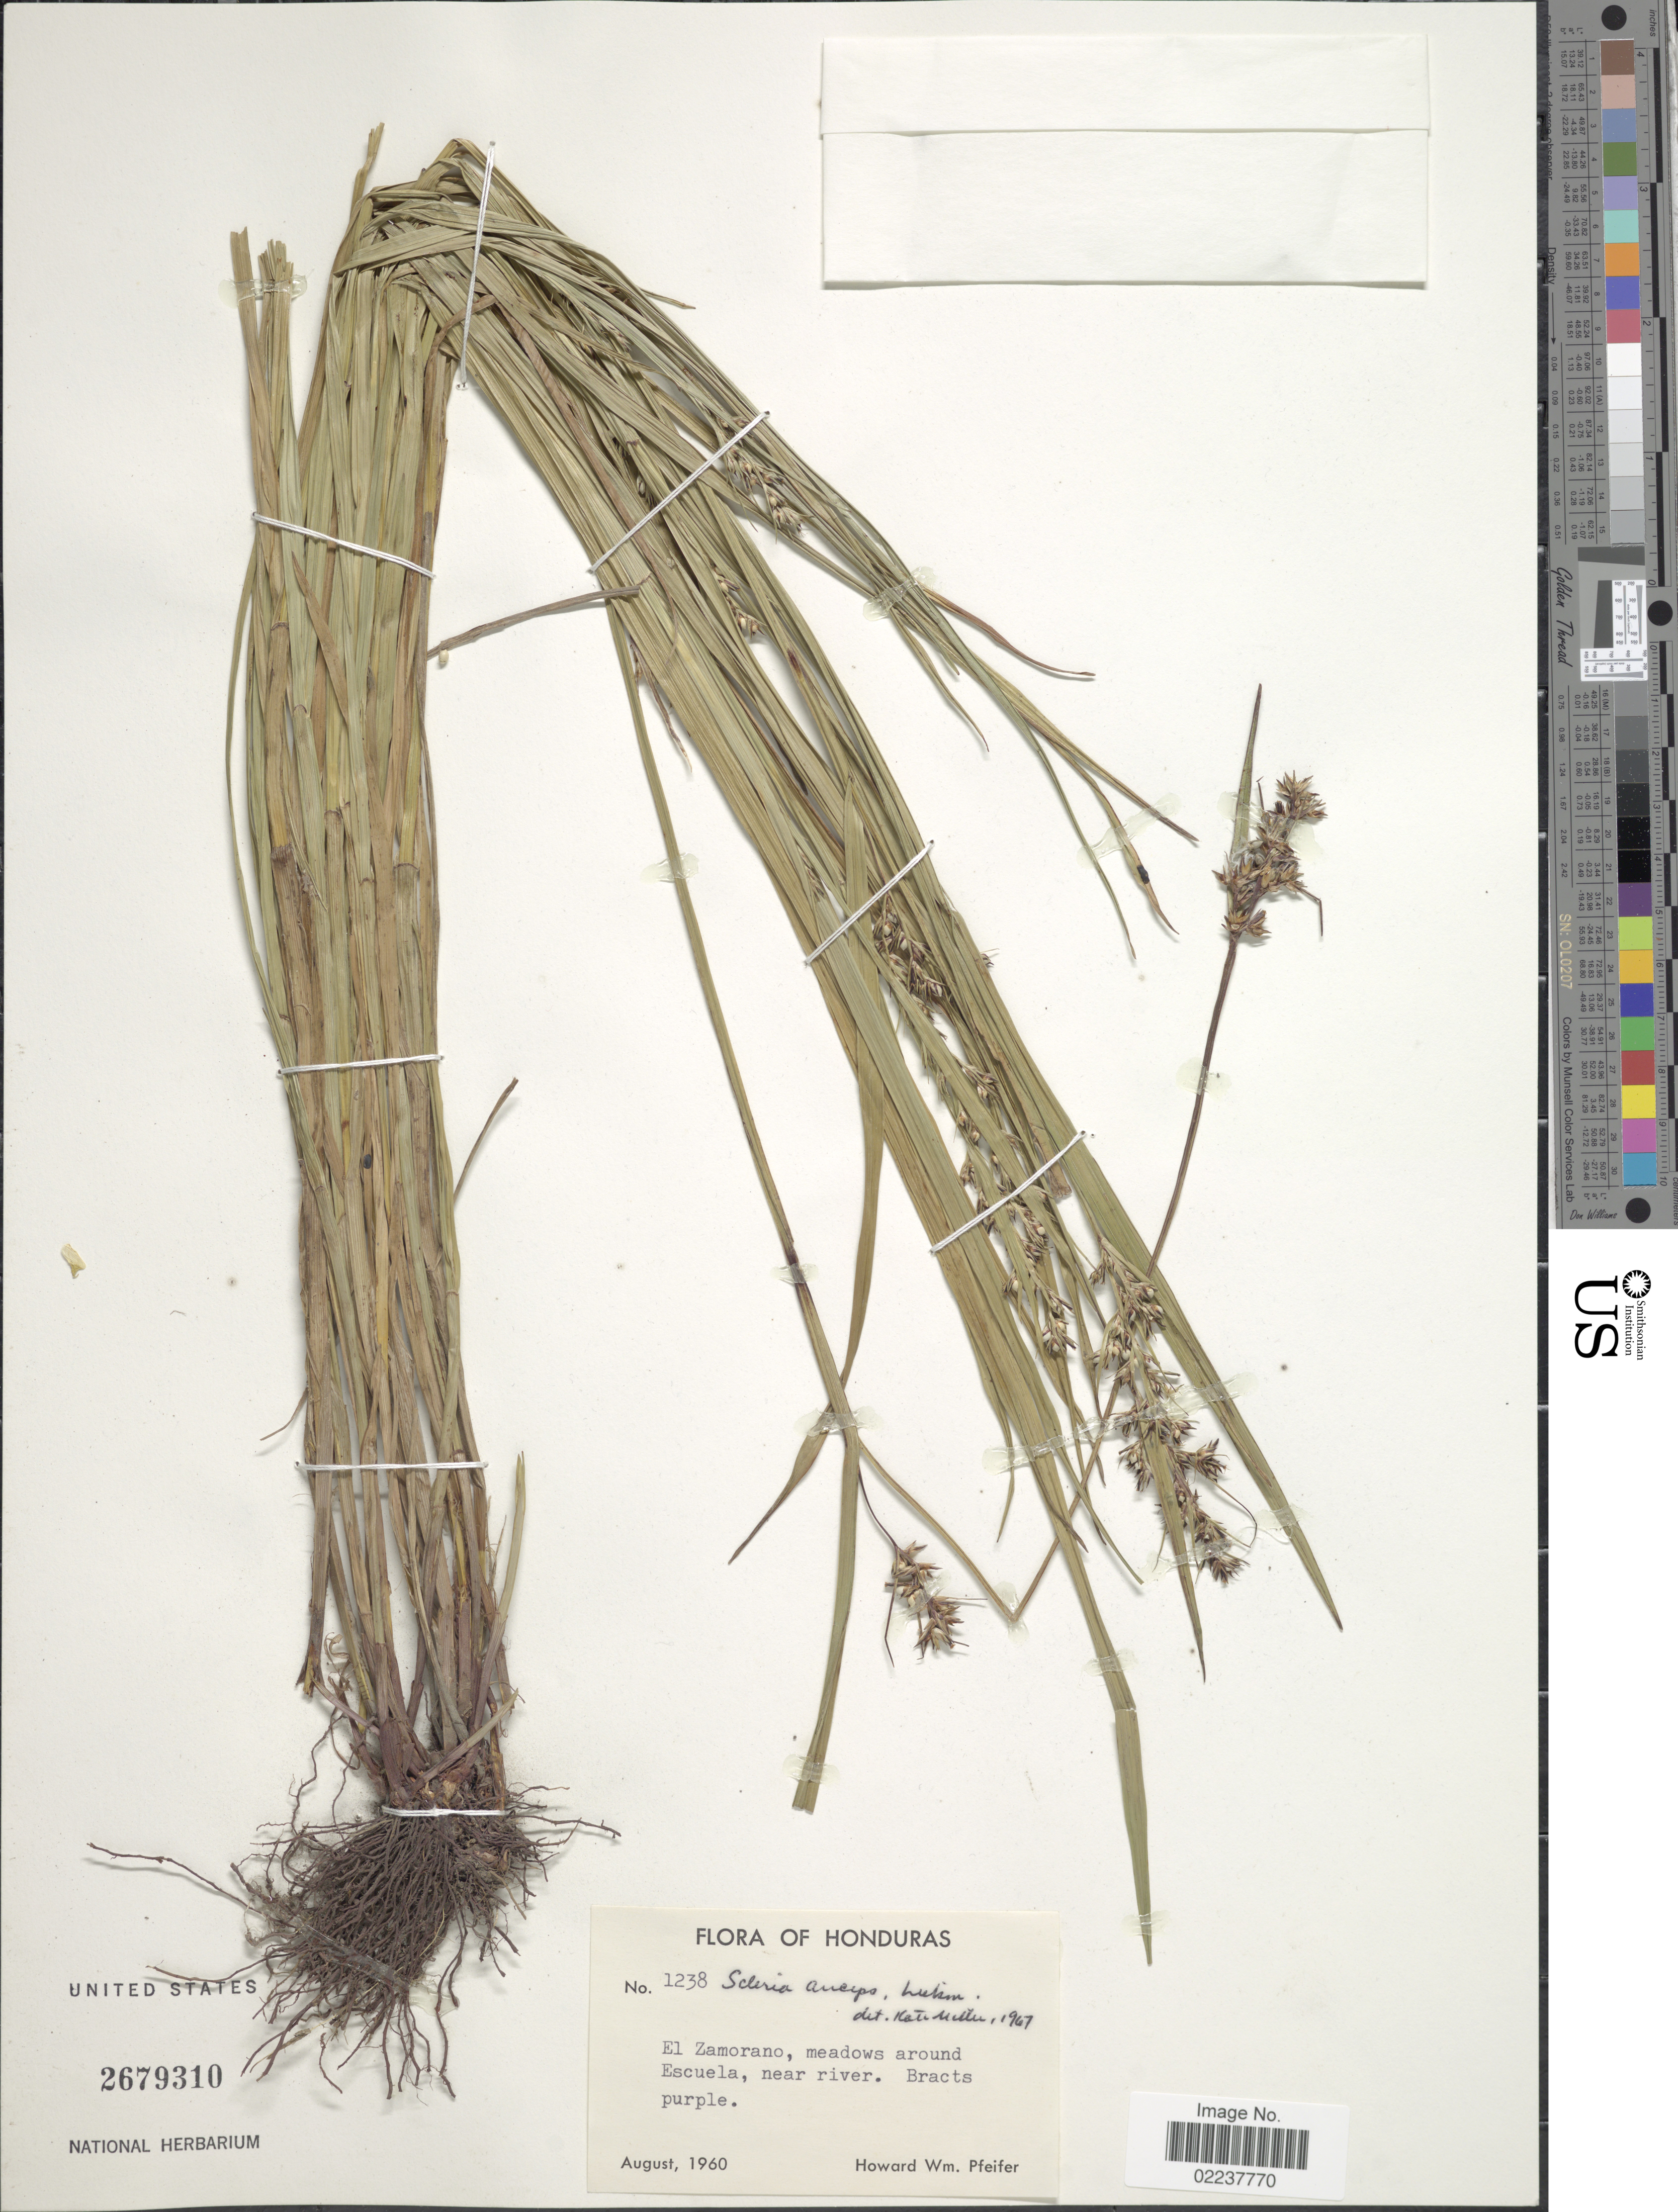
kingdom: Plantae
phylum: Tracheophyta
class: Liliopsida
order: Poales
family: Cyperaceae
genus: Scleria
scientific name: Scleria anceps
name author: Liebm.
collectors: H. W. Pfeifer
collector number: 1238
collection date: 1960-08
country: Honduras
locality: El Zamorano, meadows near Escuela, near river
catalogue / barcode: US 2679310